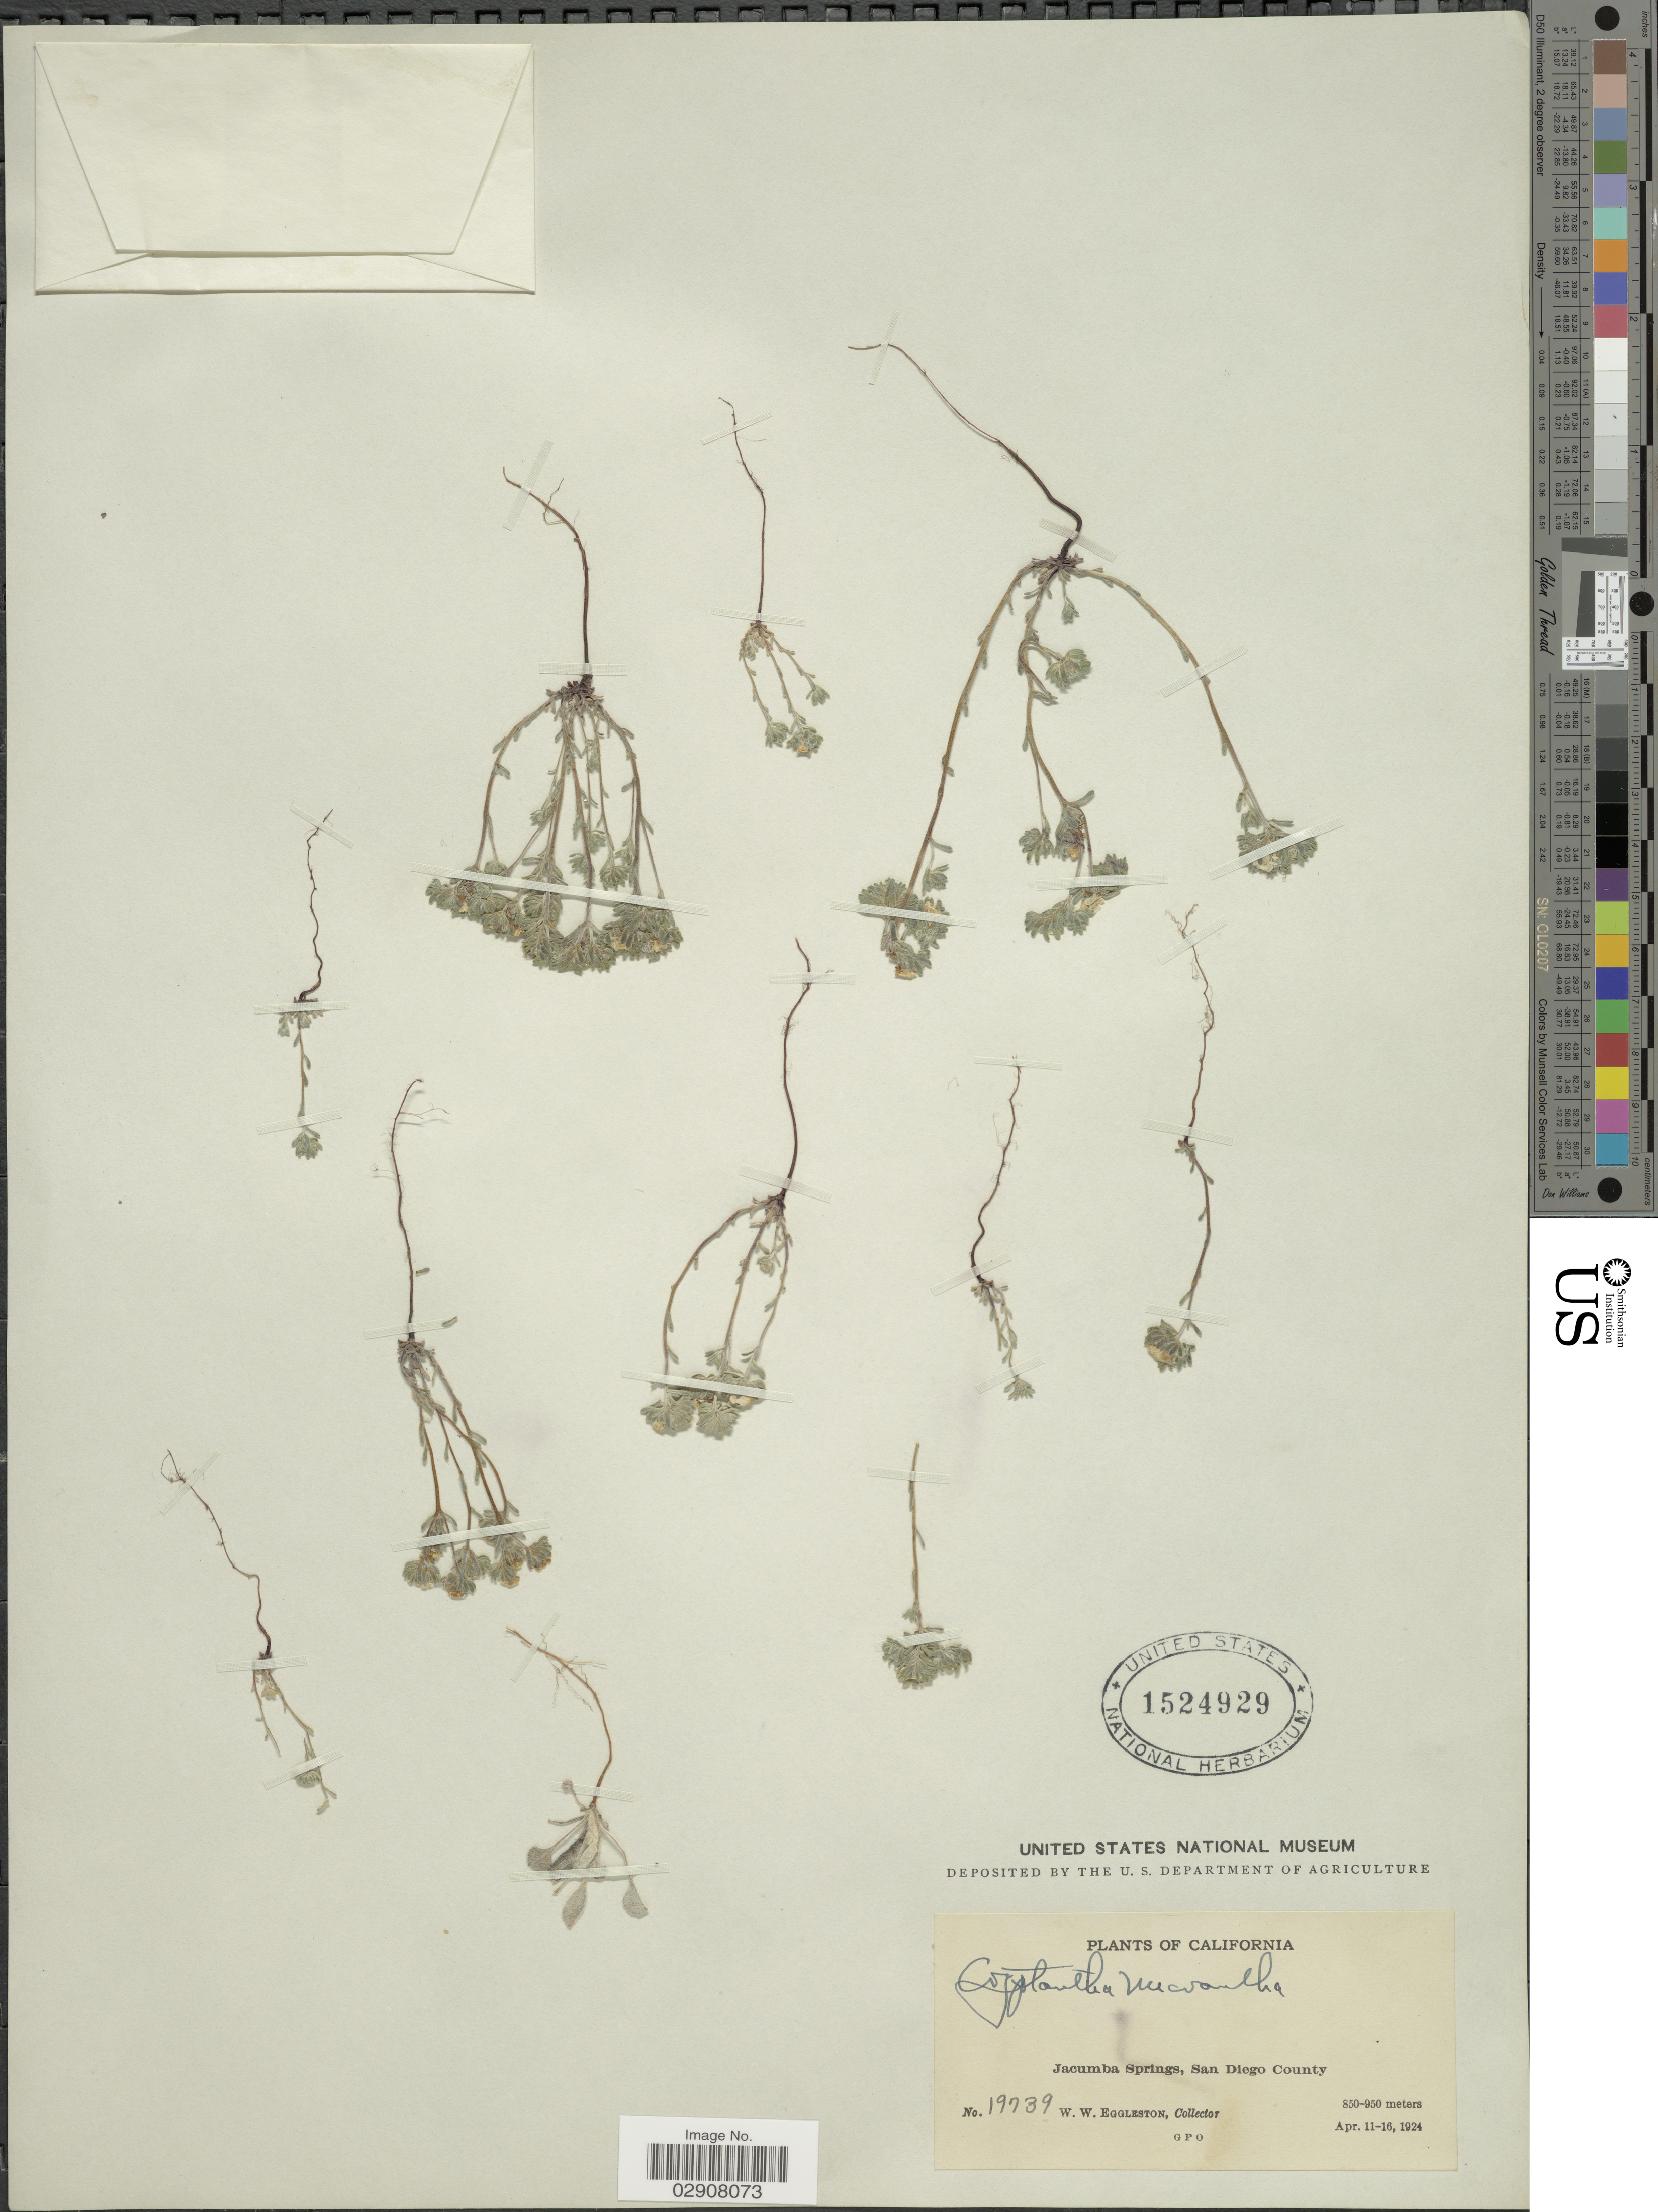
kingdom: Plantae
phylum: Tracheophyta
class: Magnoliopsida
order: Boraginales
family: Boraginaceae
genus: Cryptantha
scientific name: Cryptantha micrantha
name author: (Torr.) I.M. Johnst.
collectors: W. W. Eggleston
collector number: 19739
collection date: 1924-04-11/1924-04-16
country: United States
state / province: California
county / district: San Diego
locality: Jacumba Springs, San Diego County.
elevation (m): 850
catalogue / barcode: US 1524929